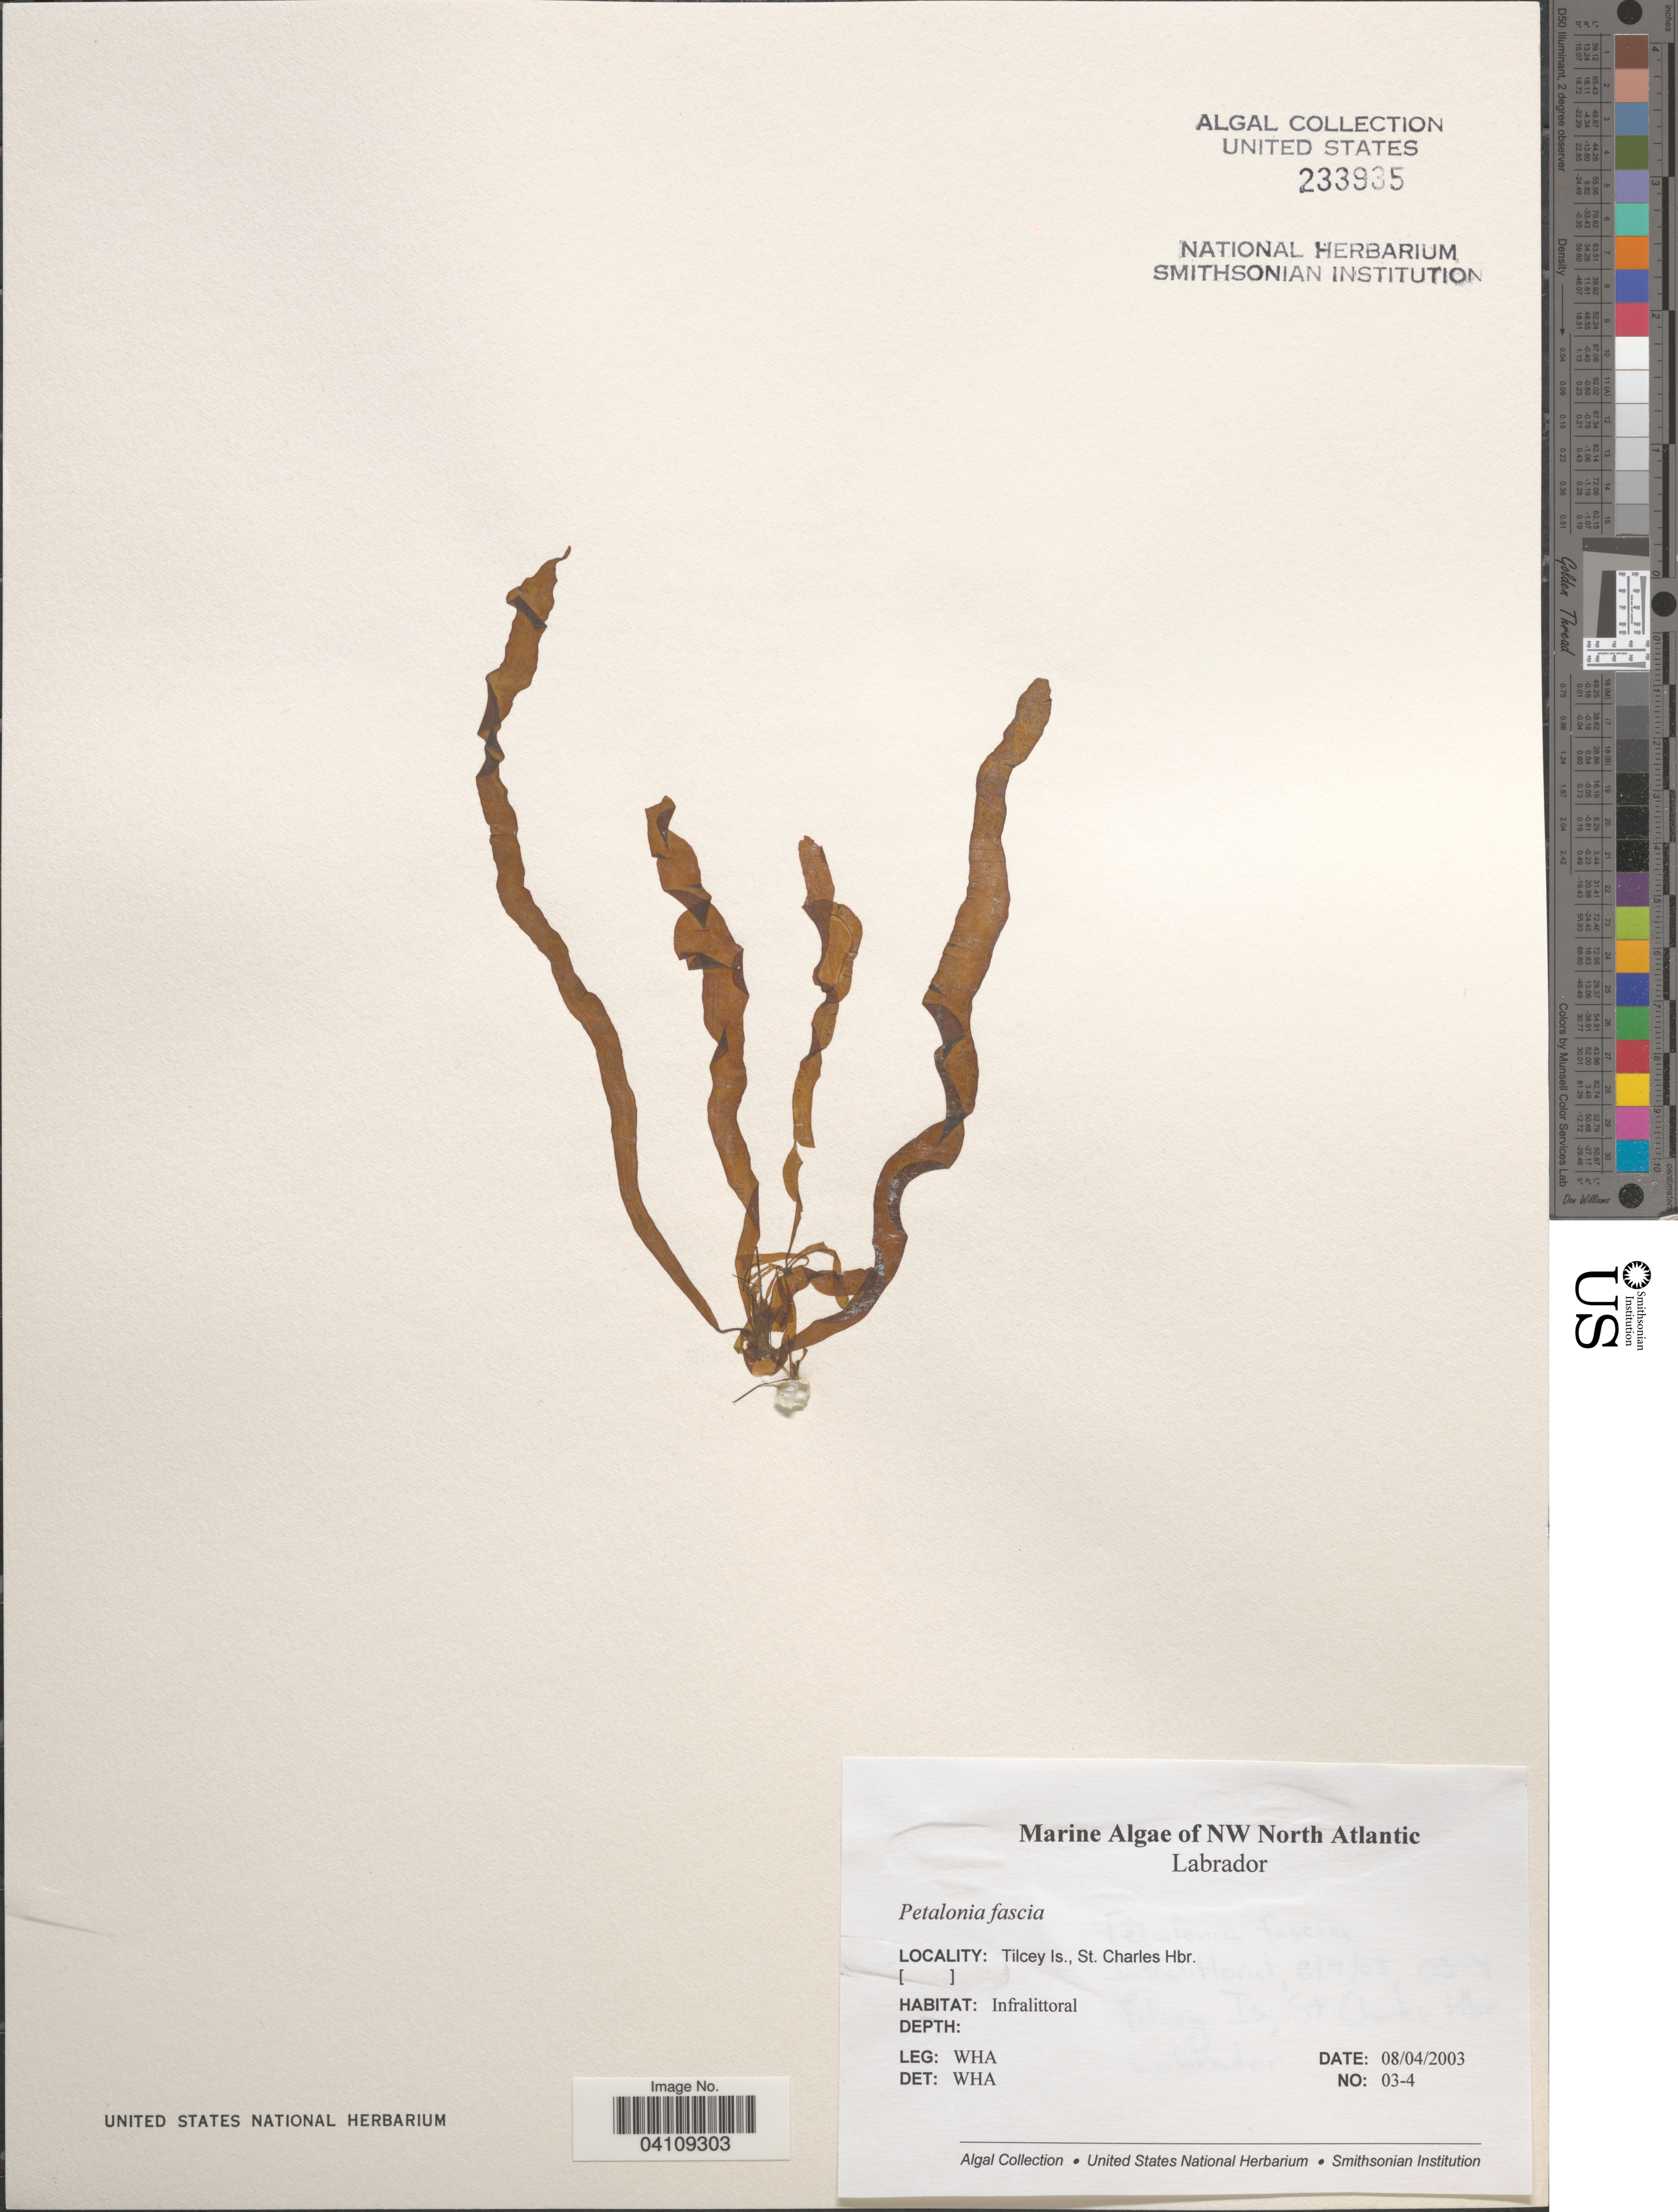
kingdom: Chromista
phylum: Ochrophyta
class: Phaeophyceae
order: Scytosiphonales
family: Scytosiphonaceae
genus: Petalonia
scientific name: Petalonia fascia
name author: (O.F. Müller) Kuntze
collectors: W. H. Adey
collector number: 03-4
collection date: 2003-08-04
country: Canada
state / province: Newfoundland and Labrador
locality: NW North Atlantic. Labrador. Tilcey Is., St. Charles Hbr.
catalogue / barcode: US 233935